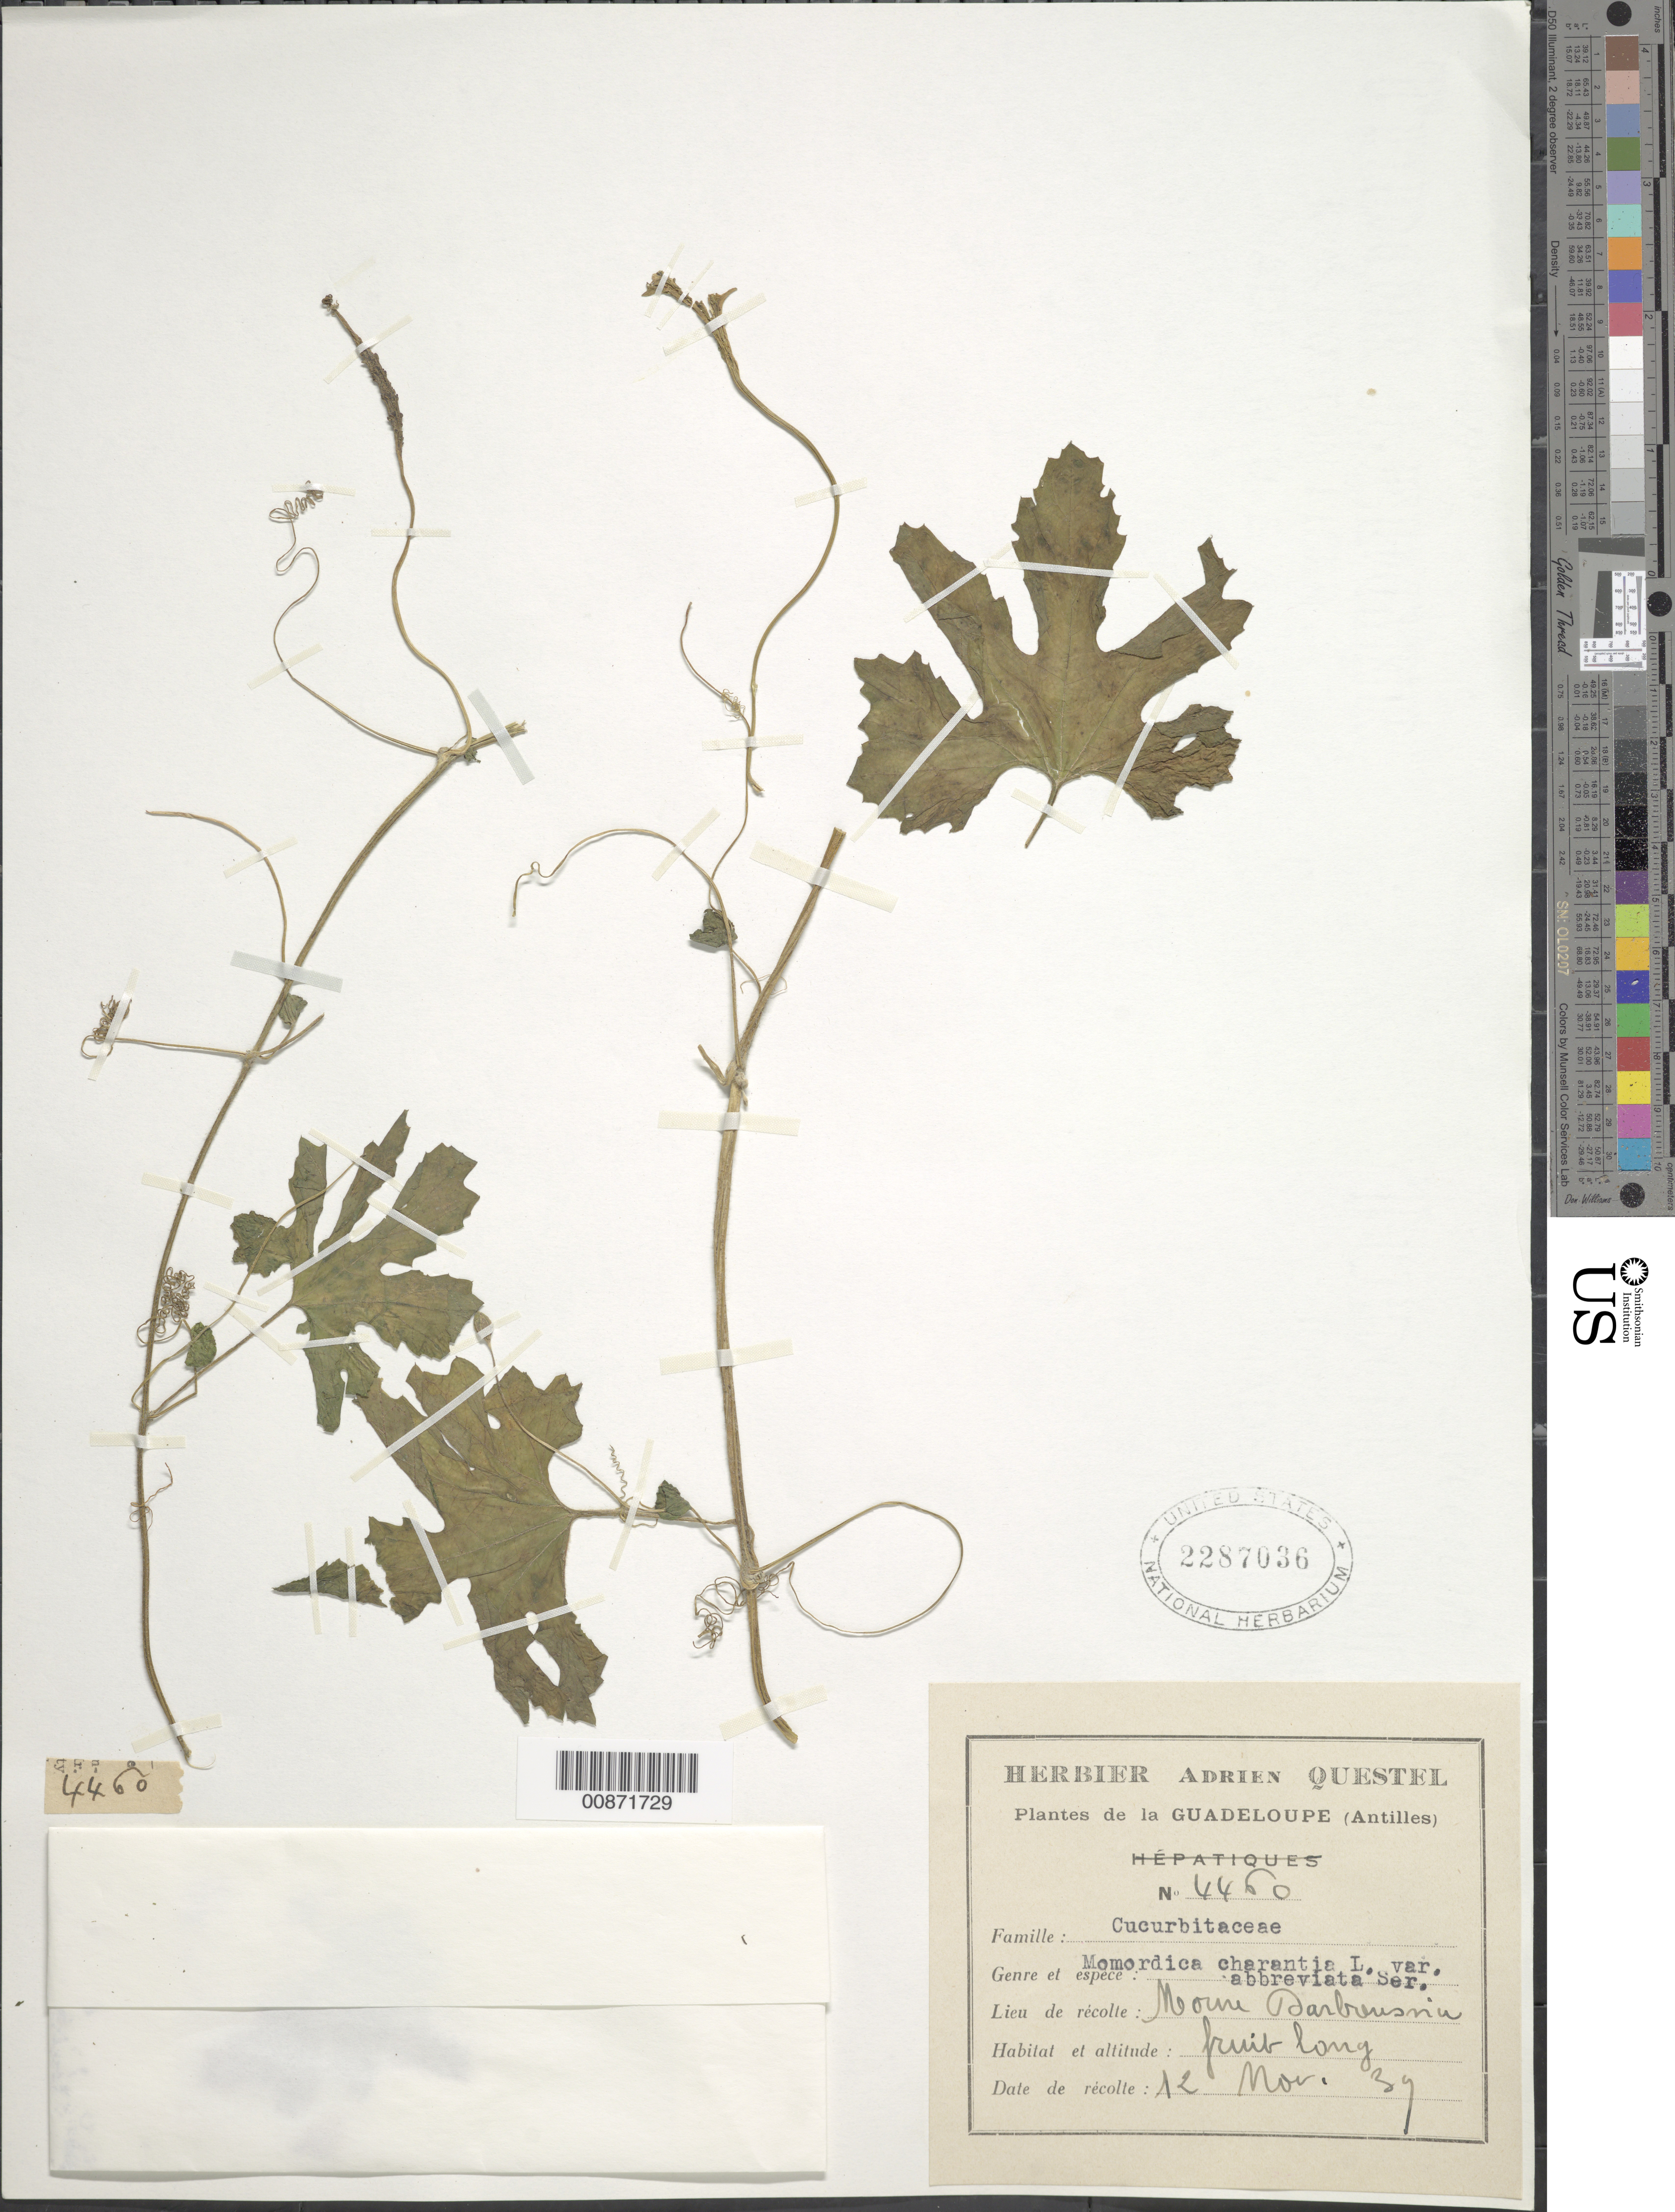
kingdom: Plantae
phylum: Tracheophyta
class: Magnoliopsida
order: Cucurbitales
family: Cucurbitaceae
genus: Momordica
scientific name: Momordica charantia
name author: L.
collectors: A. Questel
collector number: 4460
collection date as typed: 12 Mar 1939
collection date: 1939-03-12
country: Guadeloupe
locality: Morne Darbensnu (sp?)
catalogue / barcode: US 2287036